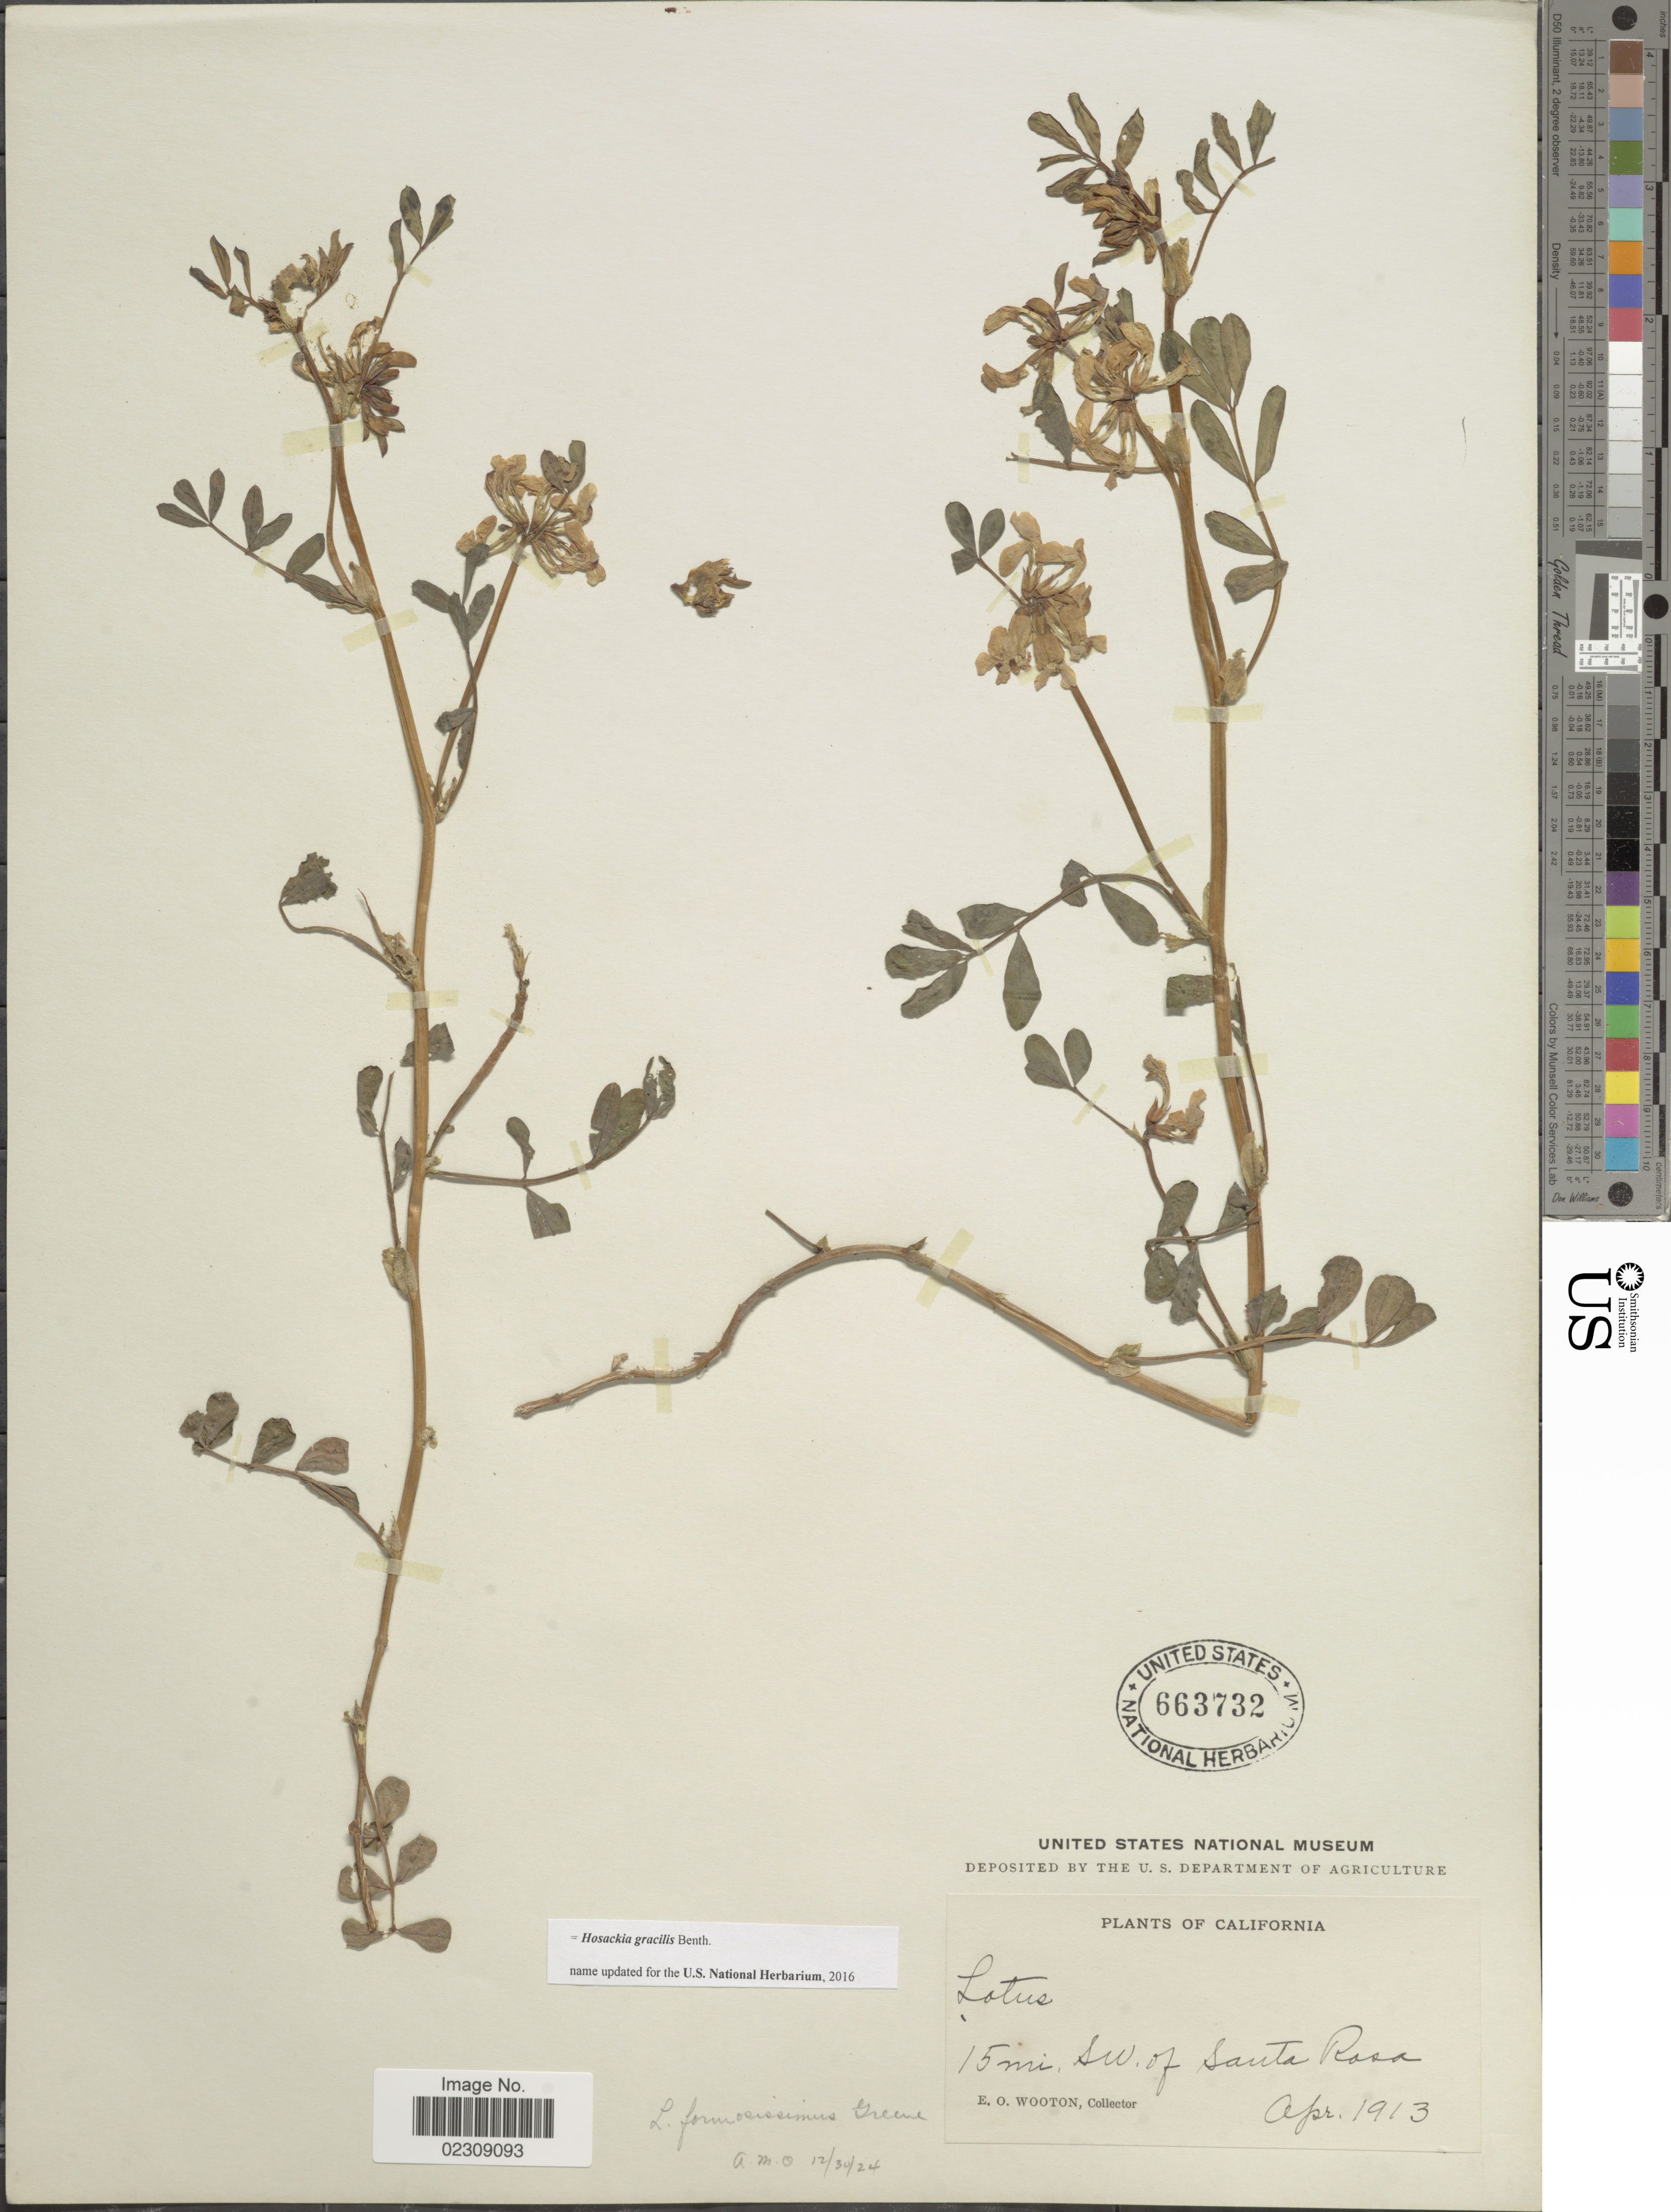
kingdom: Plantae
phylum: Tracheophyta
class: Magnoliopsida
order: Fabales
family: Fabaceae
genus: Hosackia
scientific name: Hosackia gracilis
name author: Benth.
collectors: E. O. Wooton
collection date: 1913-04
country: United States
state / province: California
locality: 15 mi. SW. of Santa Rosa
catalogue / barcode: US 663732